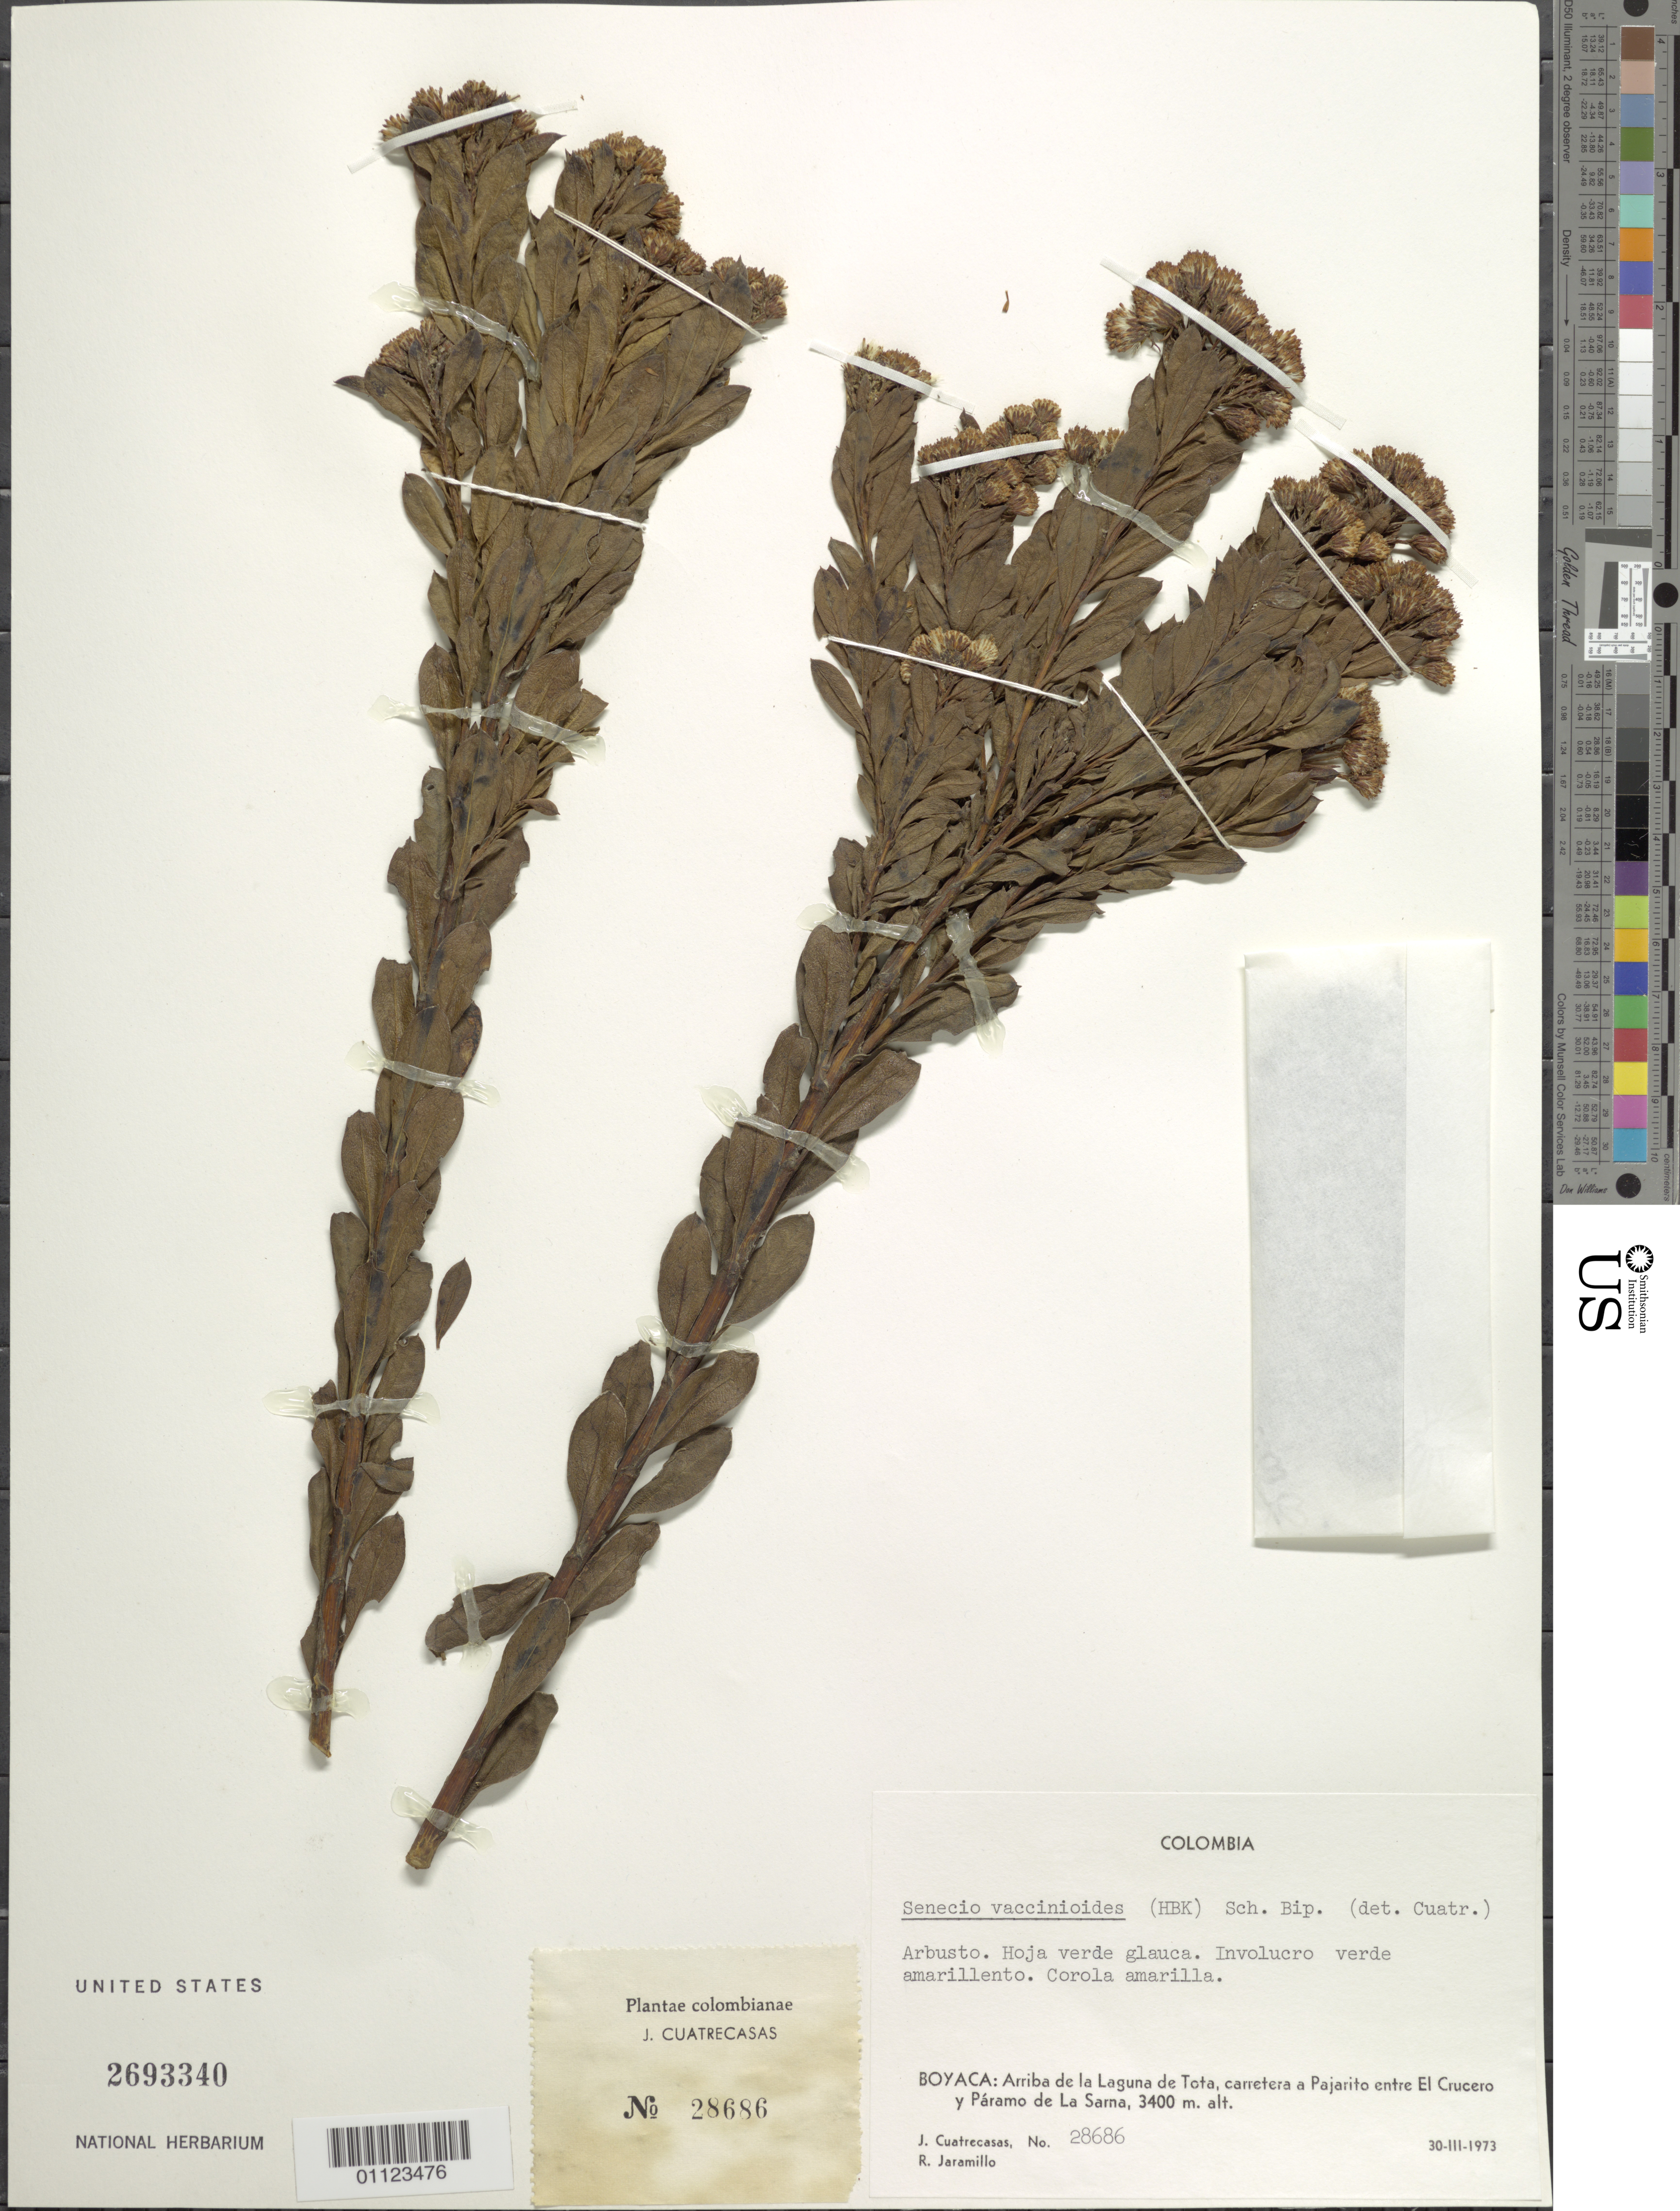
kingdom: Plantae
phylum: Tracheophyta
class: Magnoliopsida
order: Asterales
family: Asteraceae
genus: Pentacalia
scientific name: Pentacalia vaccinioides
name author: (Kunth) Cuatrec.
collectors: J. Cuatrecasas & R. Jaramillo M.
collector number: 28686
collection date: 1973-03-30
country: Colombia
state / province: Boyacá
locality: Arriba de la Laguna de Tota, carretera a Pajarito entre El Crucero y Páramo de La Sarna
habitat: Paramo.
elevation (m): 3400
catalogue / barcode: US 2693340